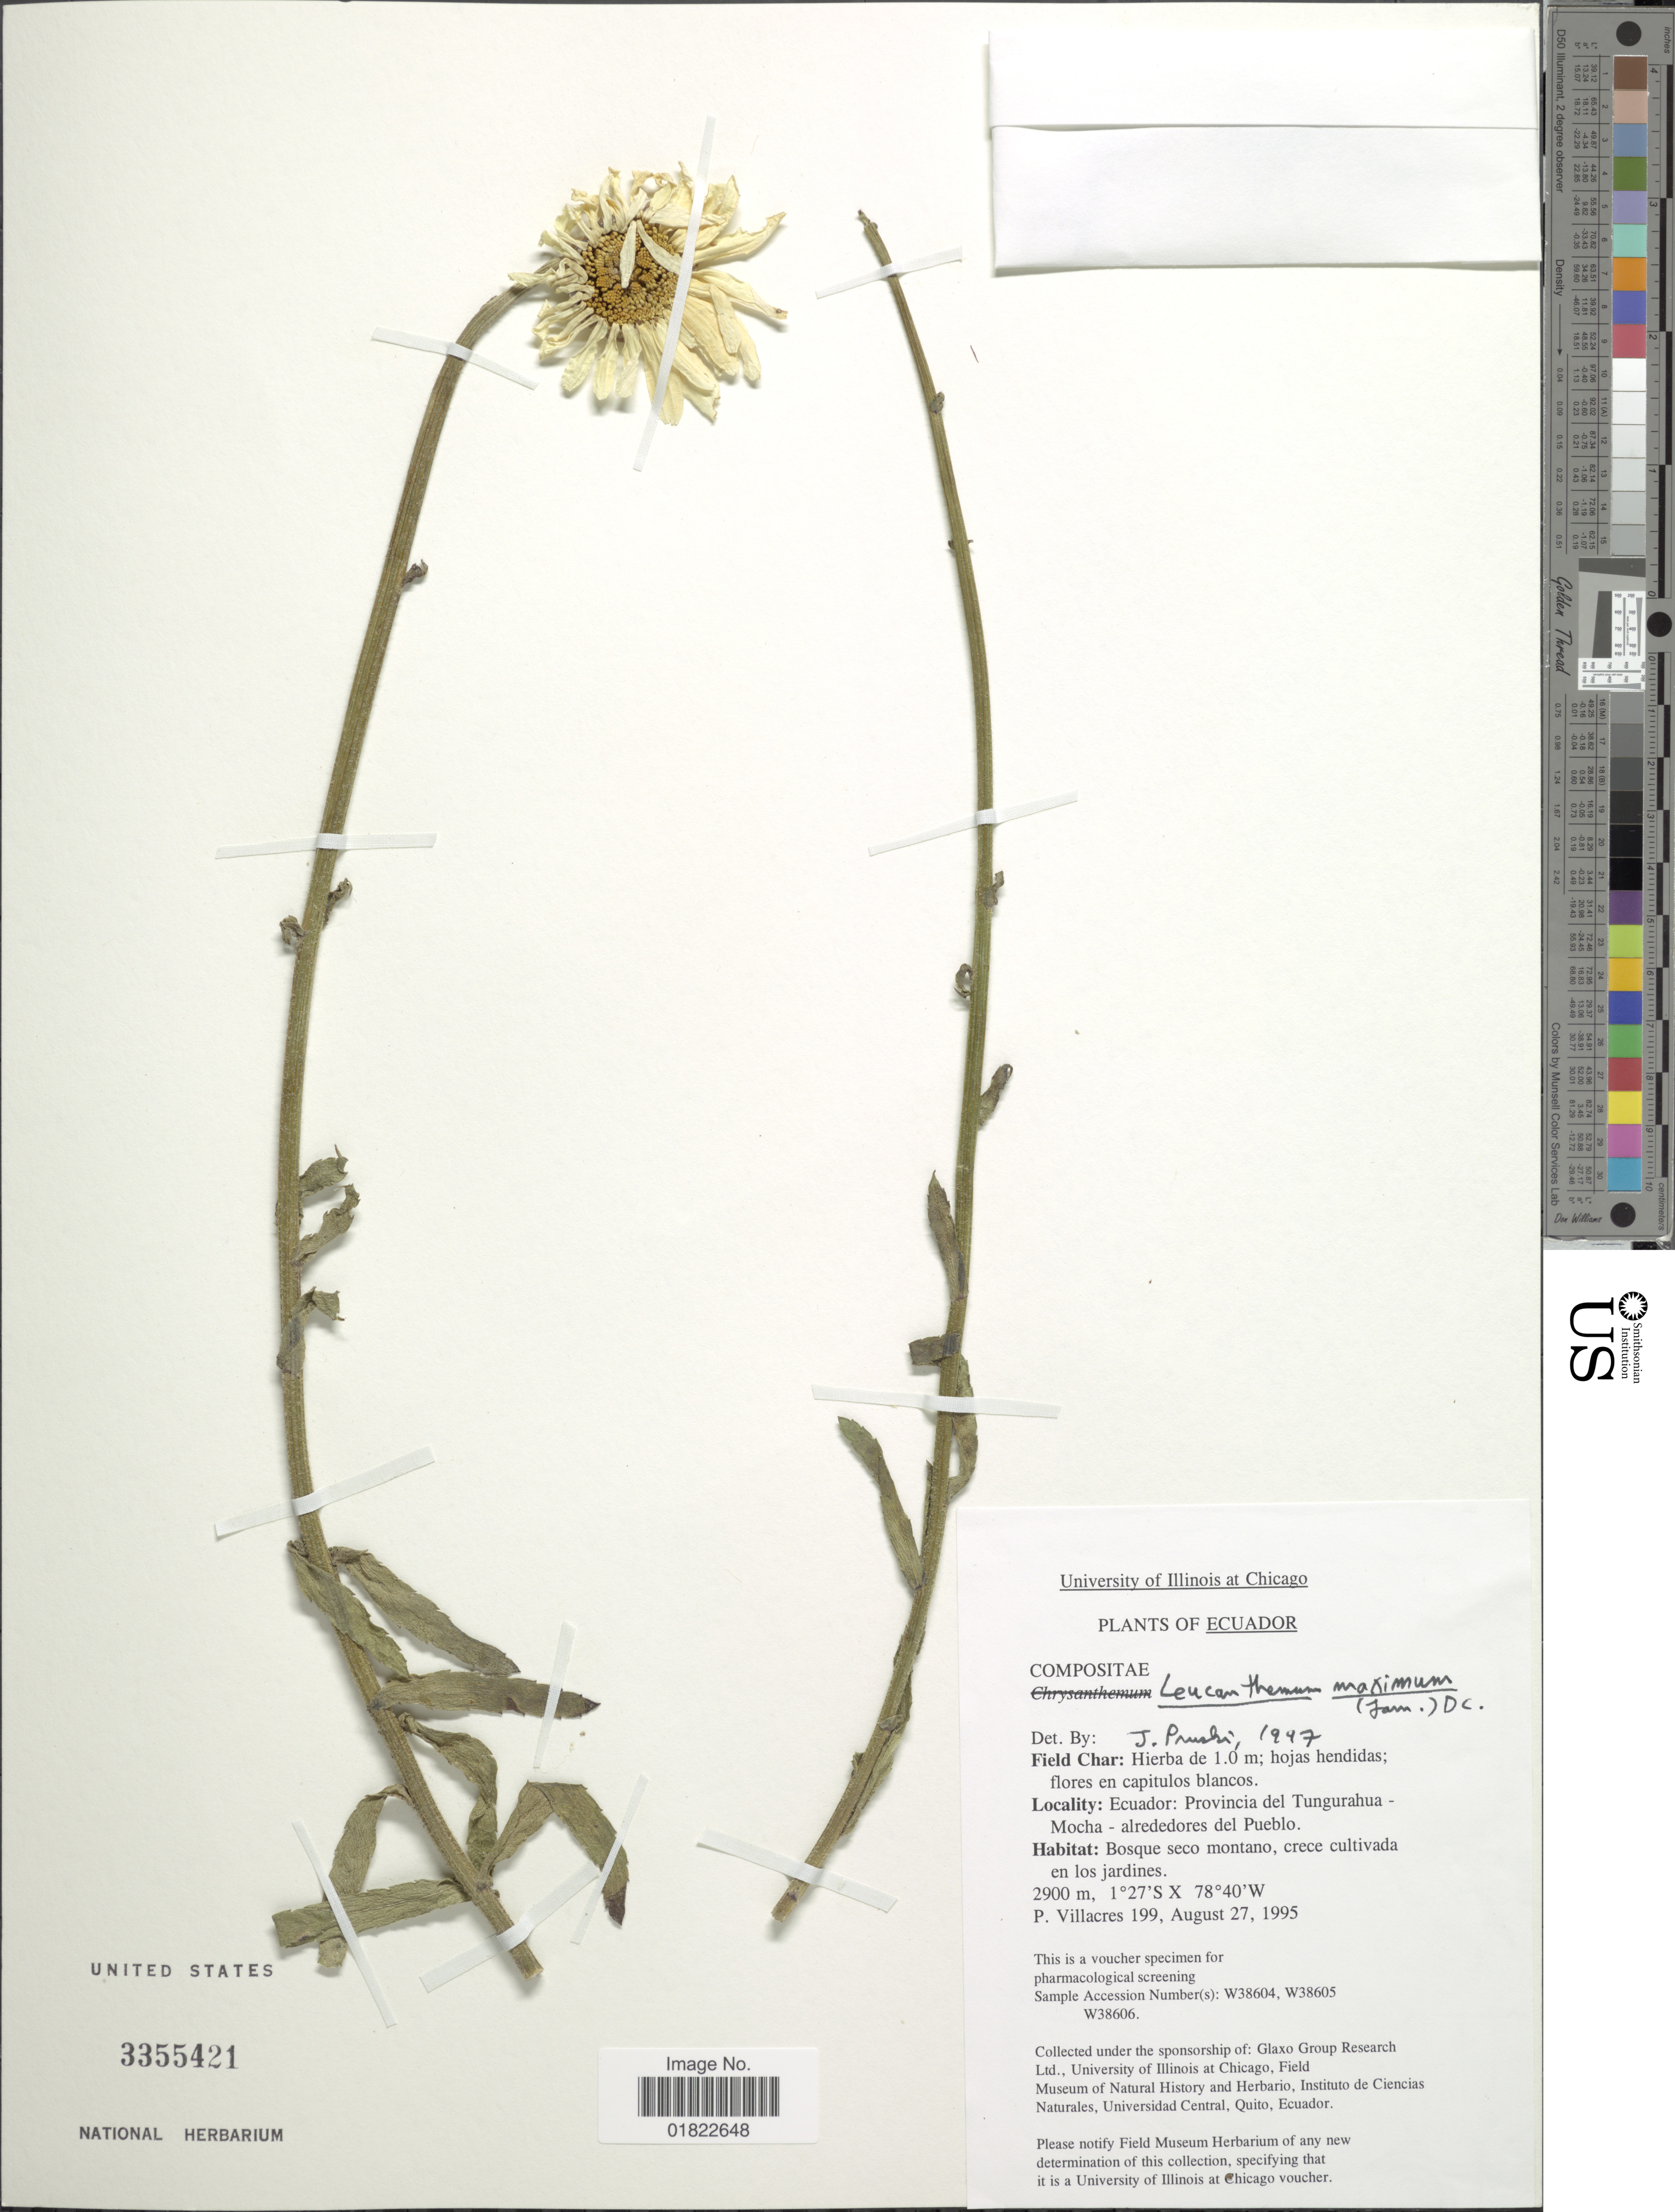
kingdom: Plantae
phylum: Tracheophyta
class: Magnoliopsida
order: Asterales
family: Asteraceae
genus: Leucanthemum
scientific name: Leucanthemum maximum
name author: (Ramond) DC.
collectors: P. Villacres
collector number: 199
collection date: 1995-08-27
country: Ecuador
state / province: Tungurahua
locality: Ecuador: Provincia del Tungurahua - Mocha - alrededores del Pueblo.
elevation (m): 2900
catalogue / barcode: US 3355421